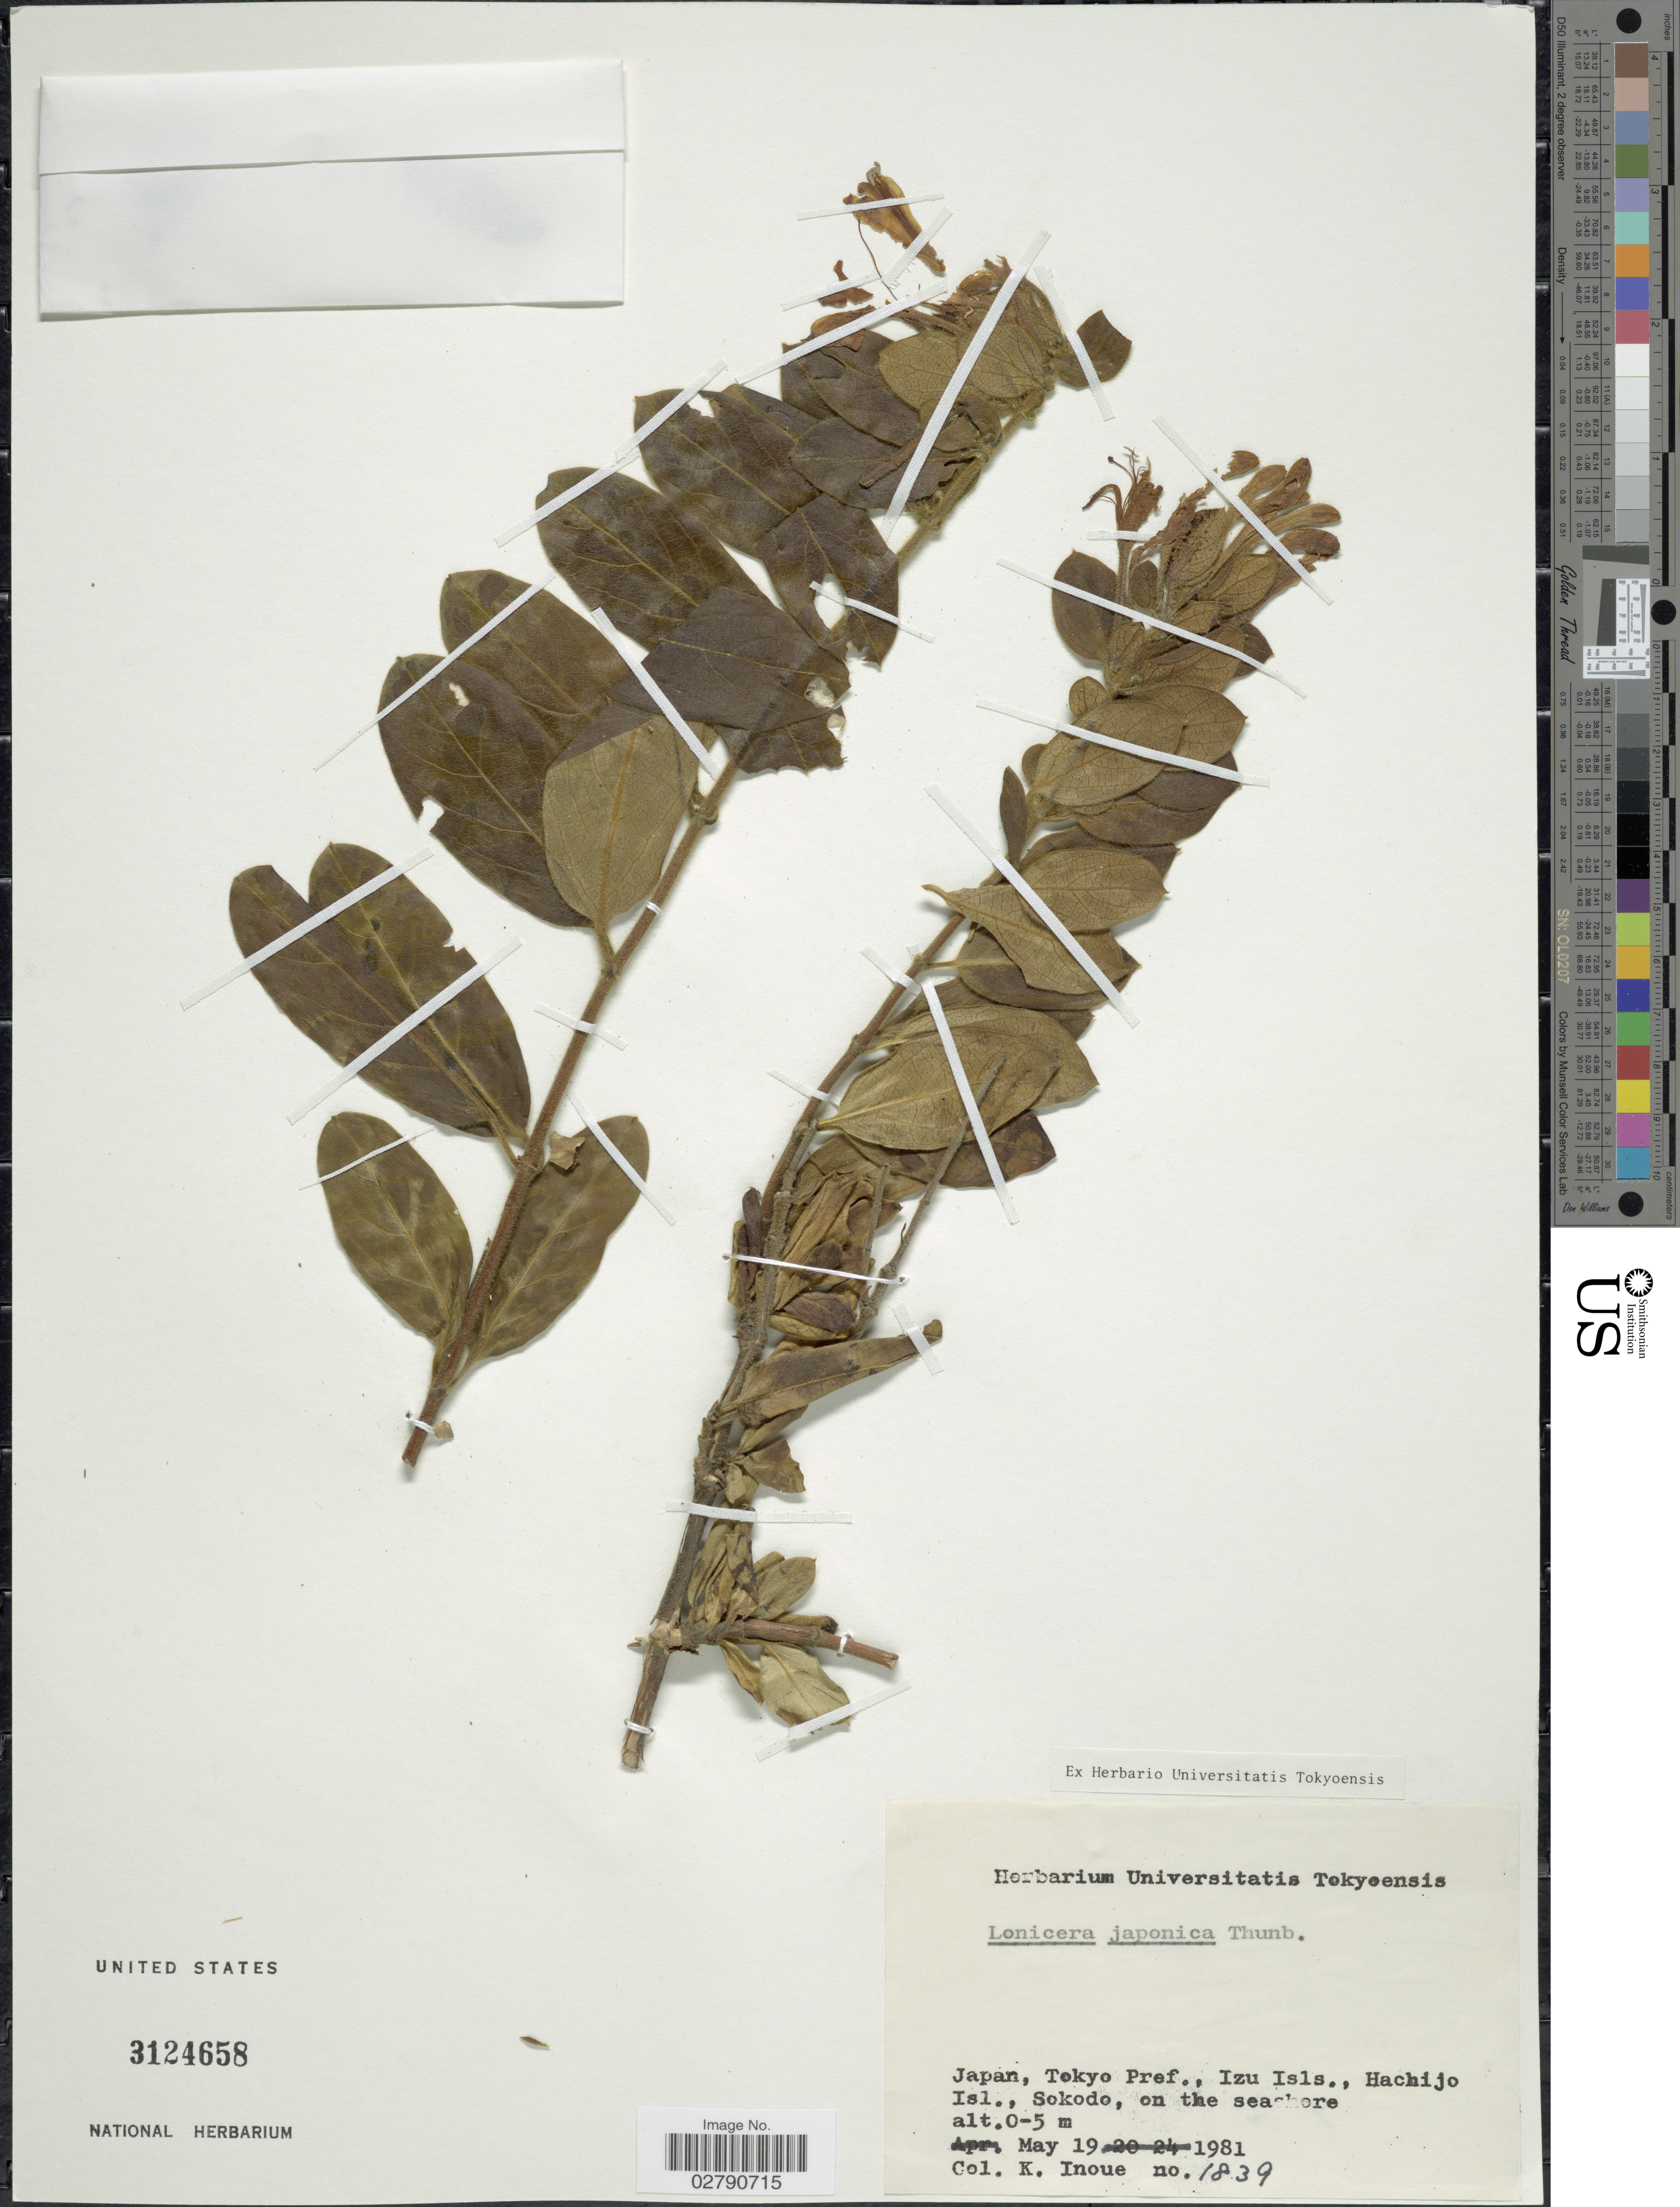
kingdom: Plantae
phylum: Tracheophyta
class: Magnoliopsida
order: Dipsacales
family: Caprifoliaceae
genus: Lonicera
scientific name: Lonicera japonica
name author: Thunb.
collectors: K. Inoue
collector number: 1839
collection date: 1981-05-19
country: Japan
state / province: Tokyo, Federal City of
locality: Tokyo Pref., Izu Isls., Hachijo Isl., Sokodo, on the seashore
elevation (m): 0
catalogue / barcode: US 3124658